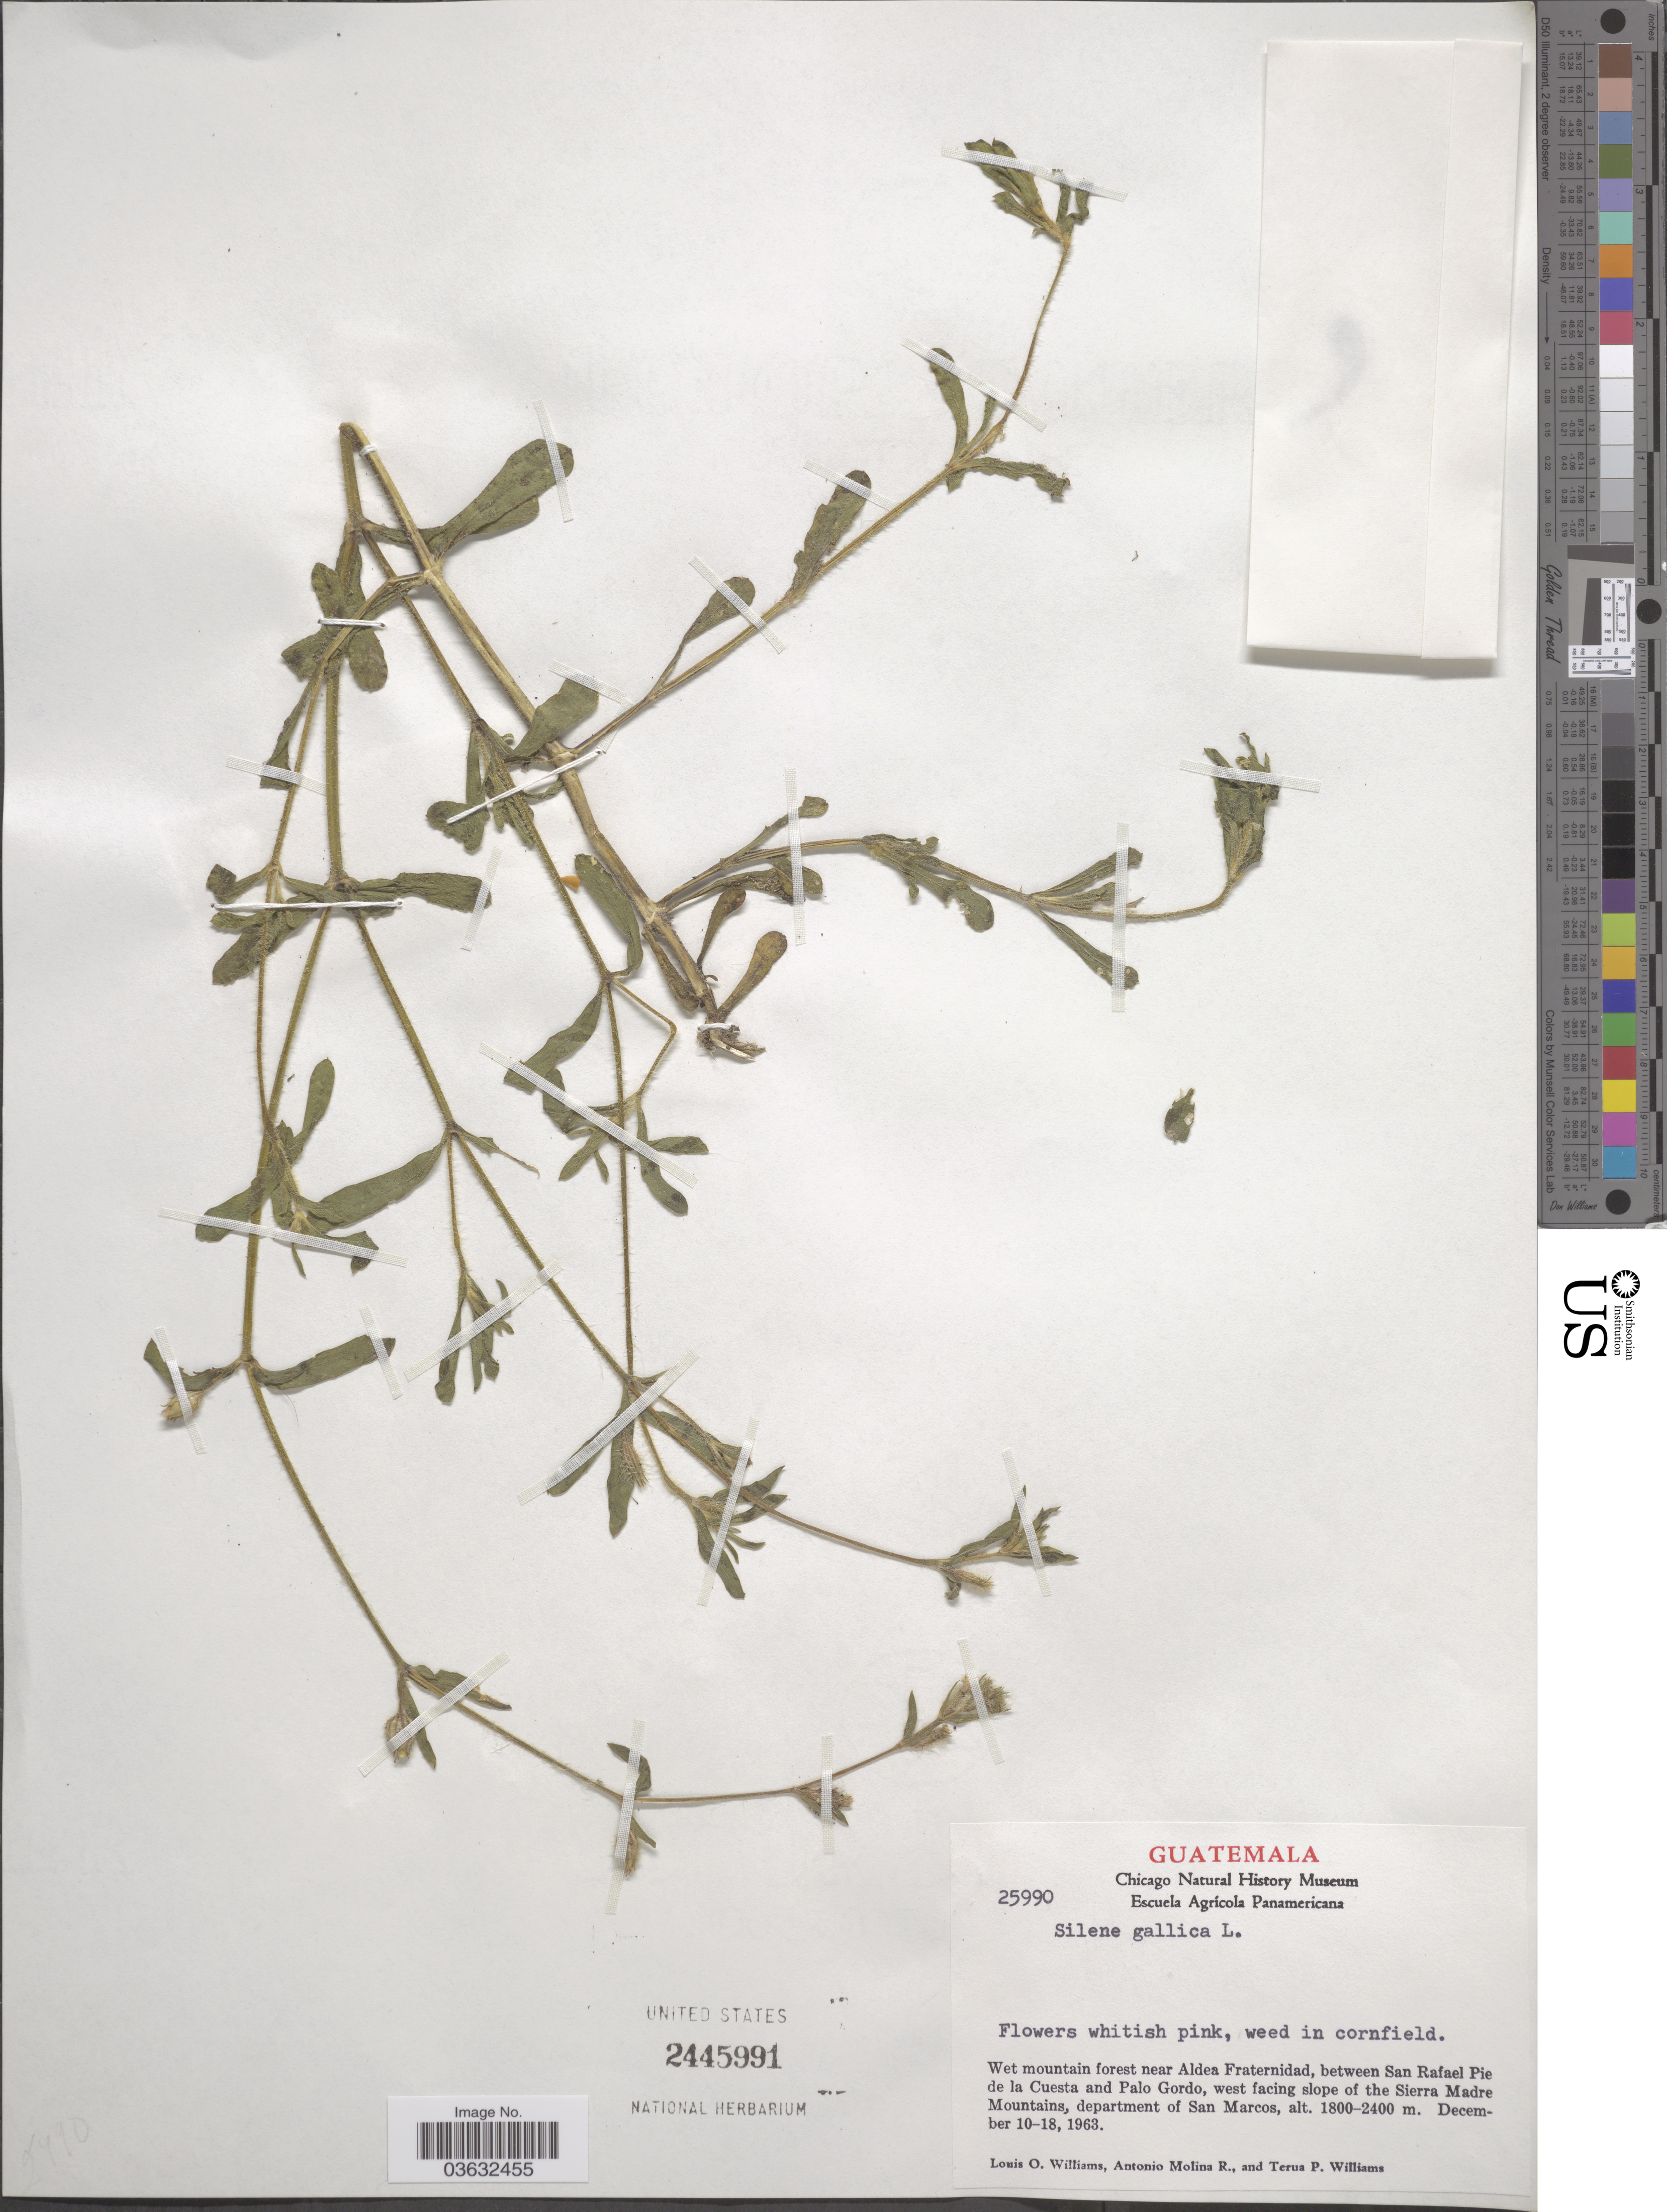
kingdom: Plantae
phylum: Tracheophyta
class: Magnoliopsida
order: Caryophyllales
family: Caryophyllaceae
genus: Silene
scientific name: Silene anglica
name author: L.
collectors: L. O. Williams, A. Molina R. & T. Williams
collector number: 25990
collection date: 1963-12-10/1963-12-18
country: Guatemala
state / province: San Marcos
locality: Wet mountain forest near Aldea Fraternidad, between San Rafael Pie de la Cuesta and Palo Gordo, west facing slope of the Sierra Madre Mountains, department of San Marcos.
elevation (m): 1800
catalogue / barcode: US 2445991